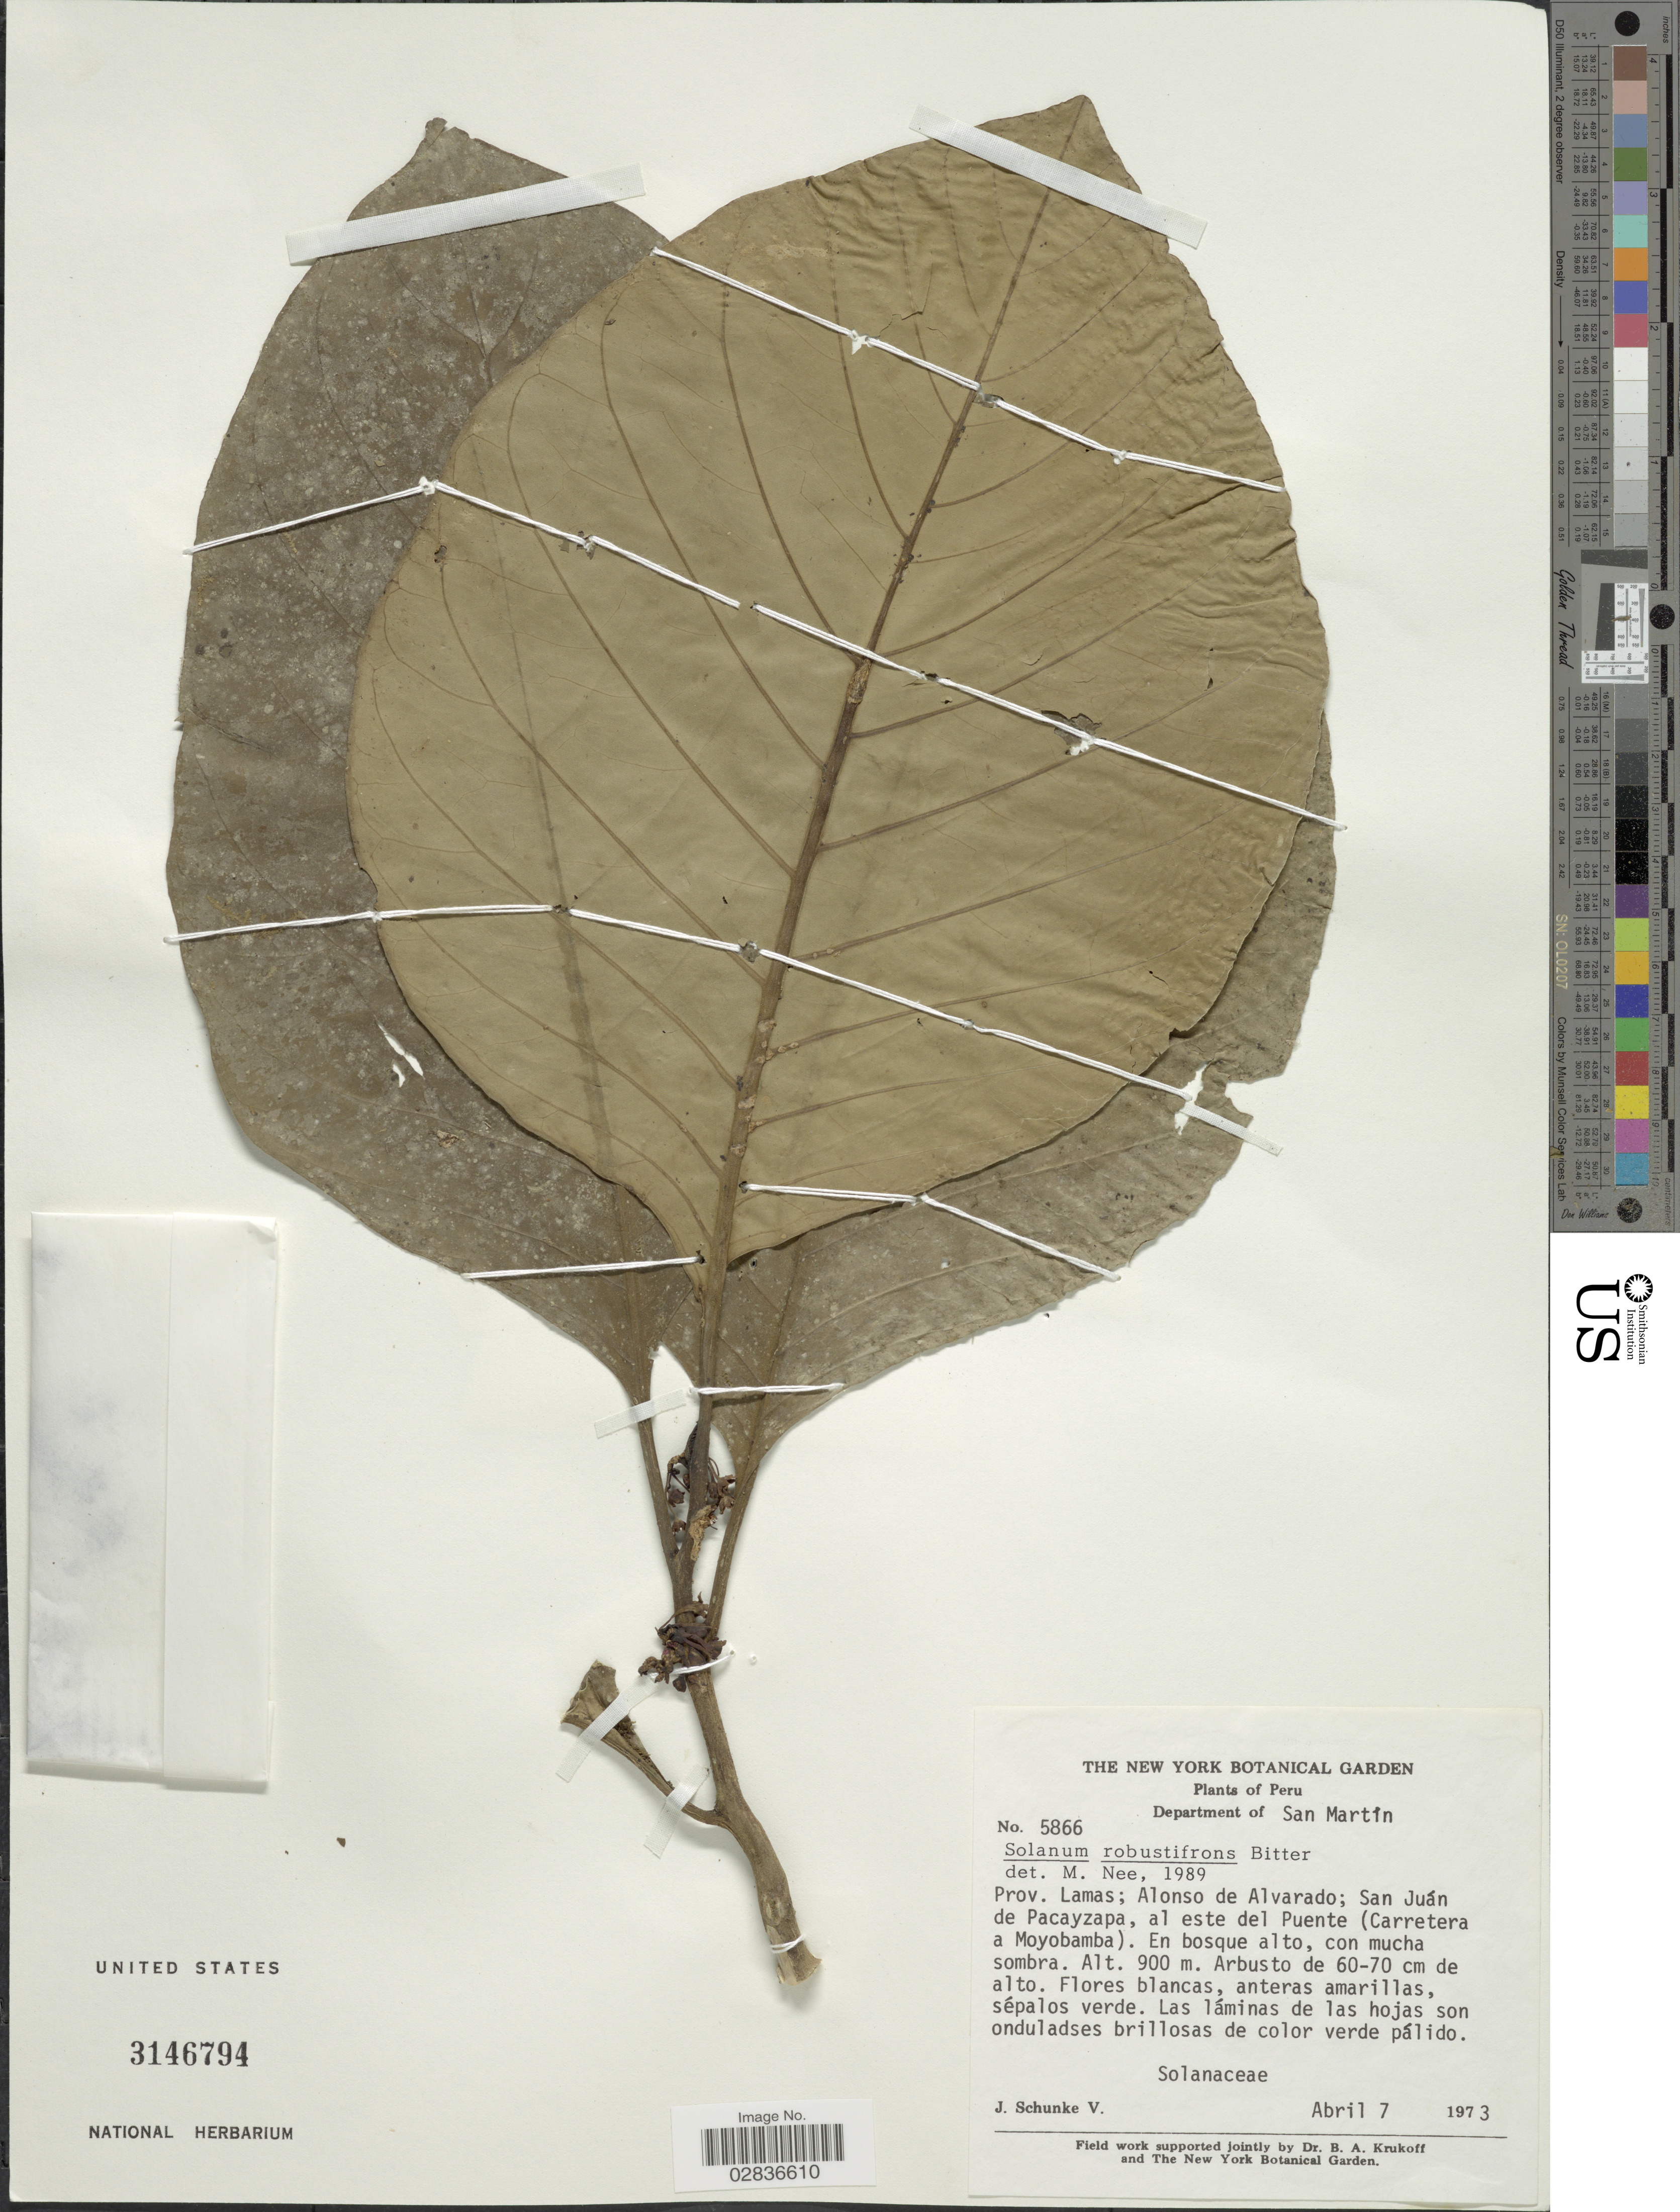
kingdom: Plantae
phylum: Tracheophyta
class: Magnoliopsida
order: Solanales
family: Solanaceae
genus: Solanum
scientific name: Solanum robustifrons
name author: Bitter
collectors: J. Schunke Vigo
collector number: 5866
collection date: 1973-04-07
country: Peru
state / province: San Martín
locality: Department of San Martín. Prov. Lamas; Alonso de Alvarado; San Juán de Pacayzapa, al este del Puente (Carretera a Moyobamba).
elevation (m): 900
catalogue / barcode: US 3146794